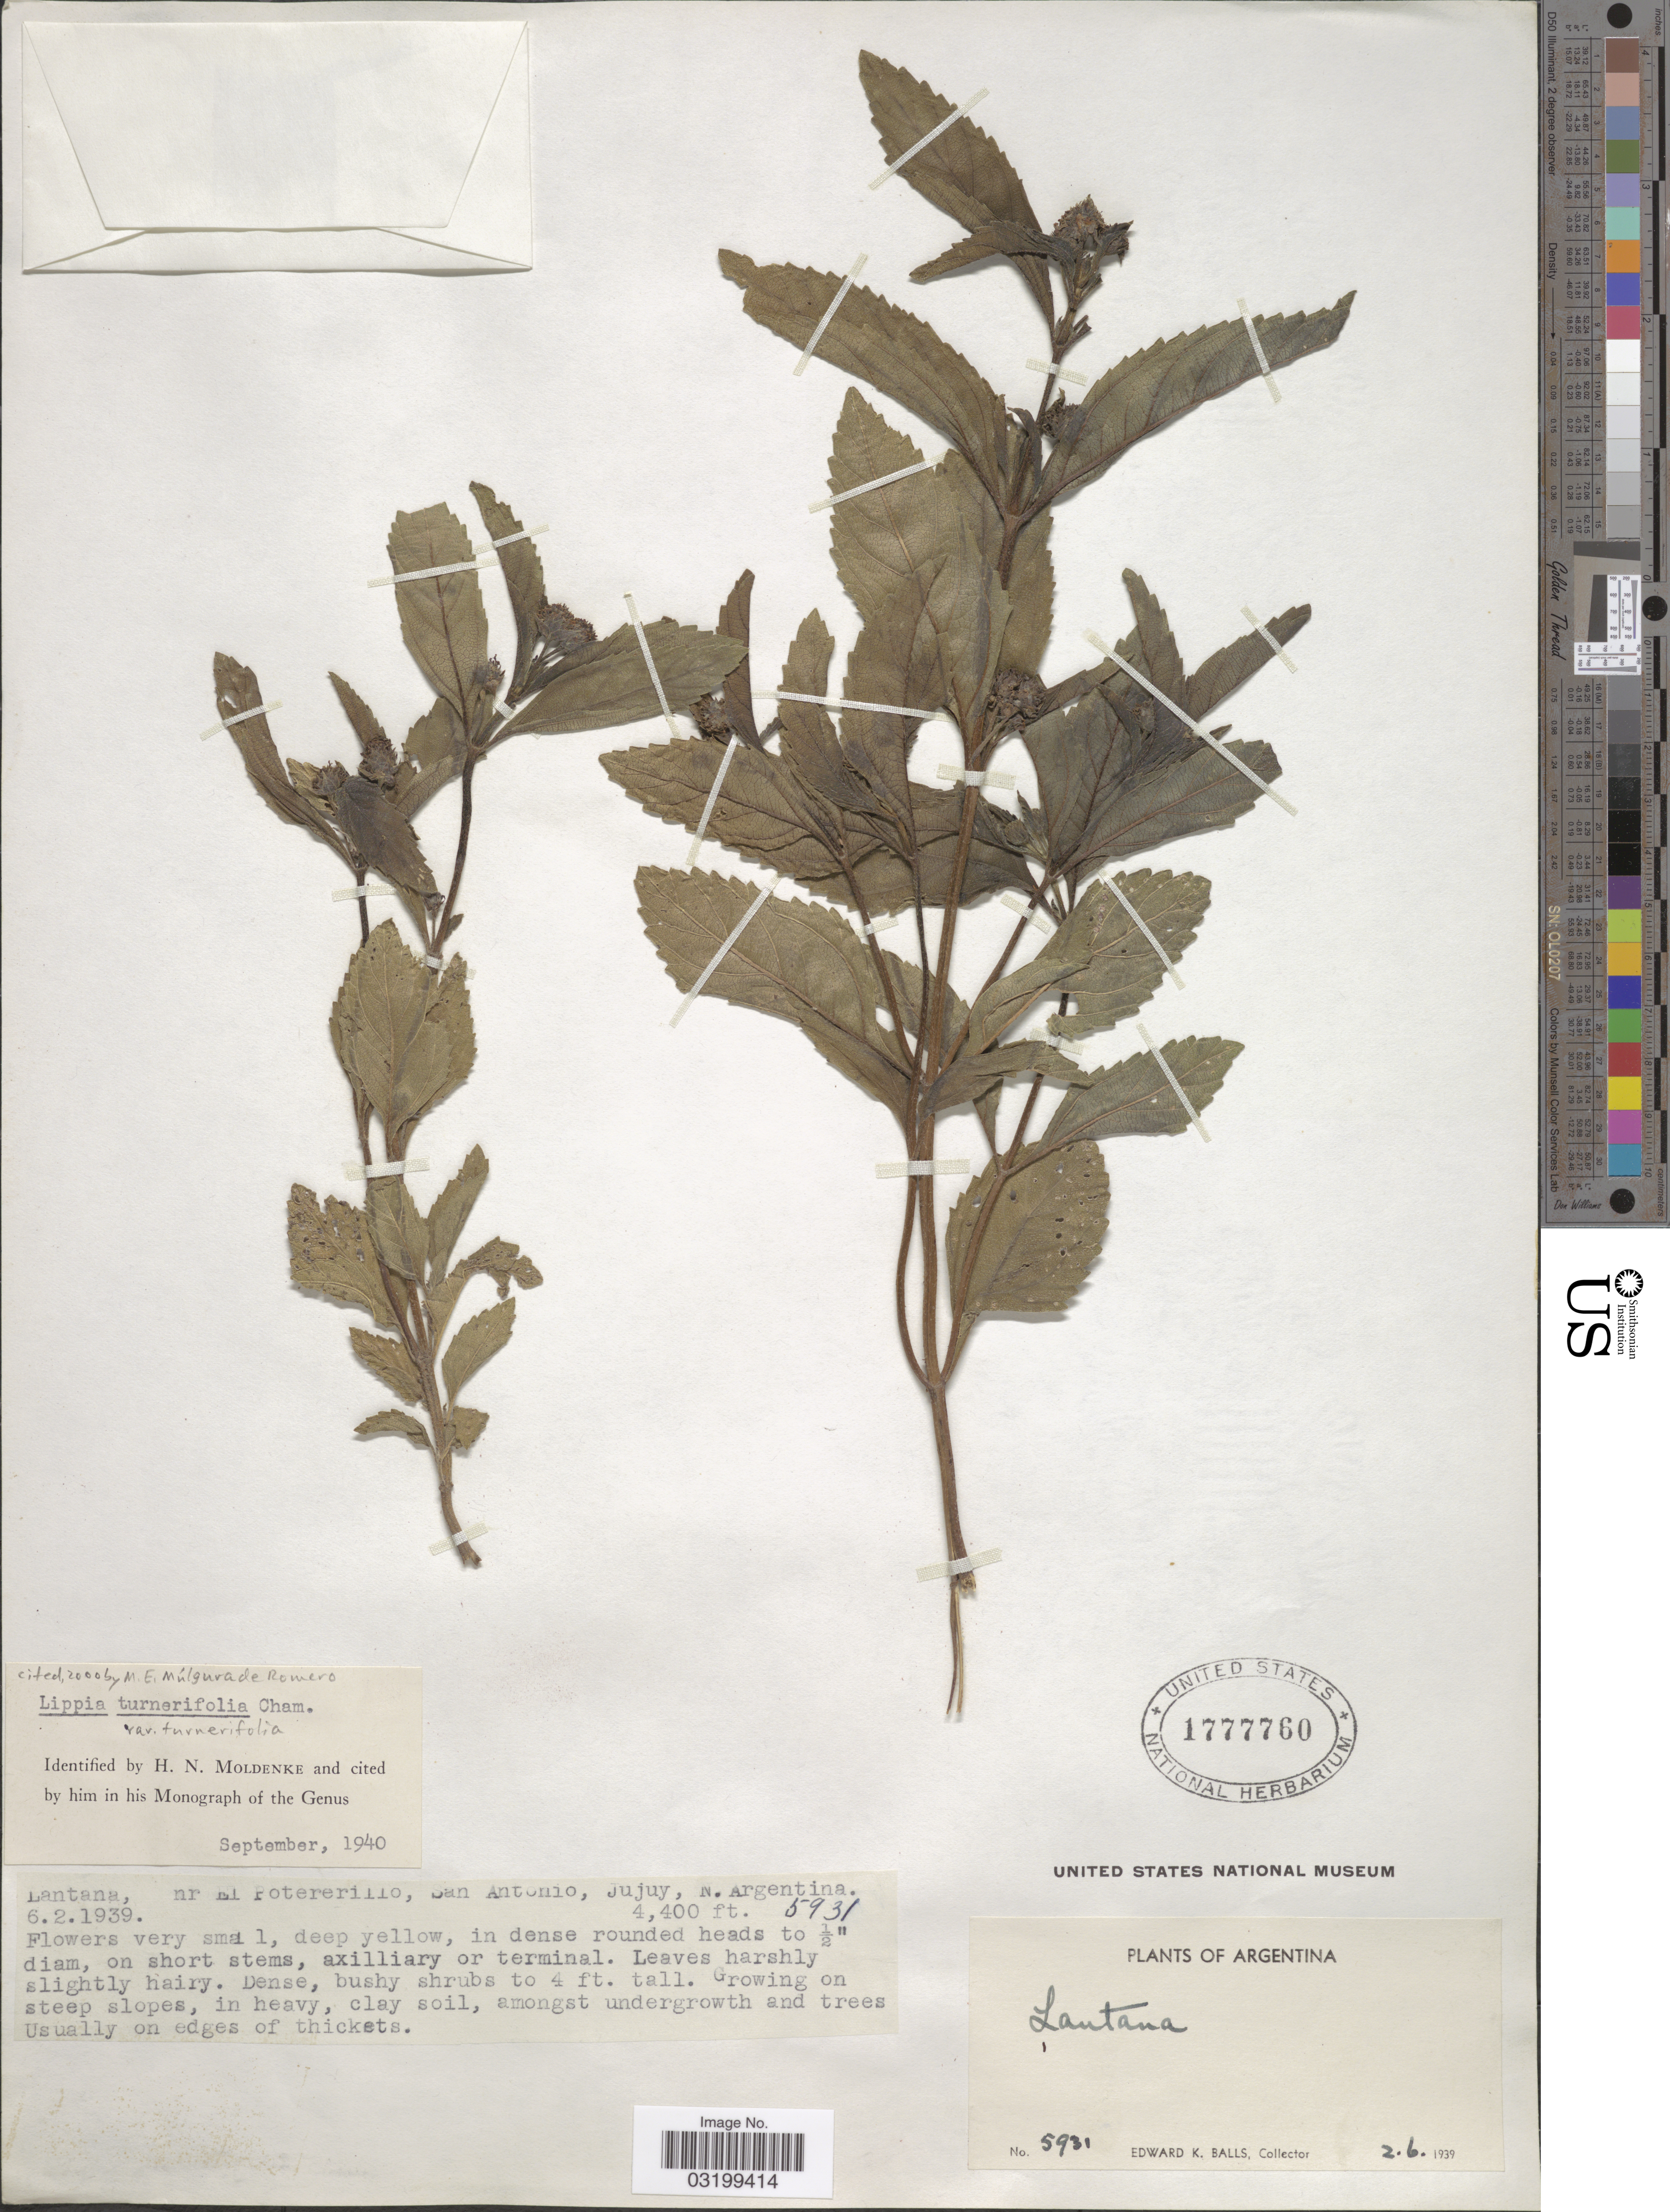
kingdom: Plantae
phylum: Tracheophyta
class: Magnoliopsida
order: Lamiales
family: Verbenaceae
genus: Lippia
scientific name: Lippia modesta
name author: Briq.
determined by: Mirra, Fabiana, (SI), Instituto de Botanica Darwinion (ARGENTINA)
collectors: E. K. Balls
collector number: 5931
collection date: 1939-02-06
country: Argentina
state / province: Jujuy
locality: Nr El Potererillo, San Antonio, N. Argentina.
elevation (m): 1341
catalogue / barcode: US 1777760